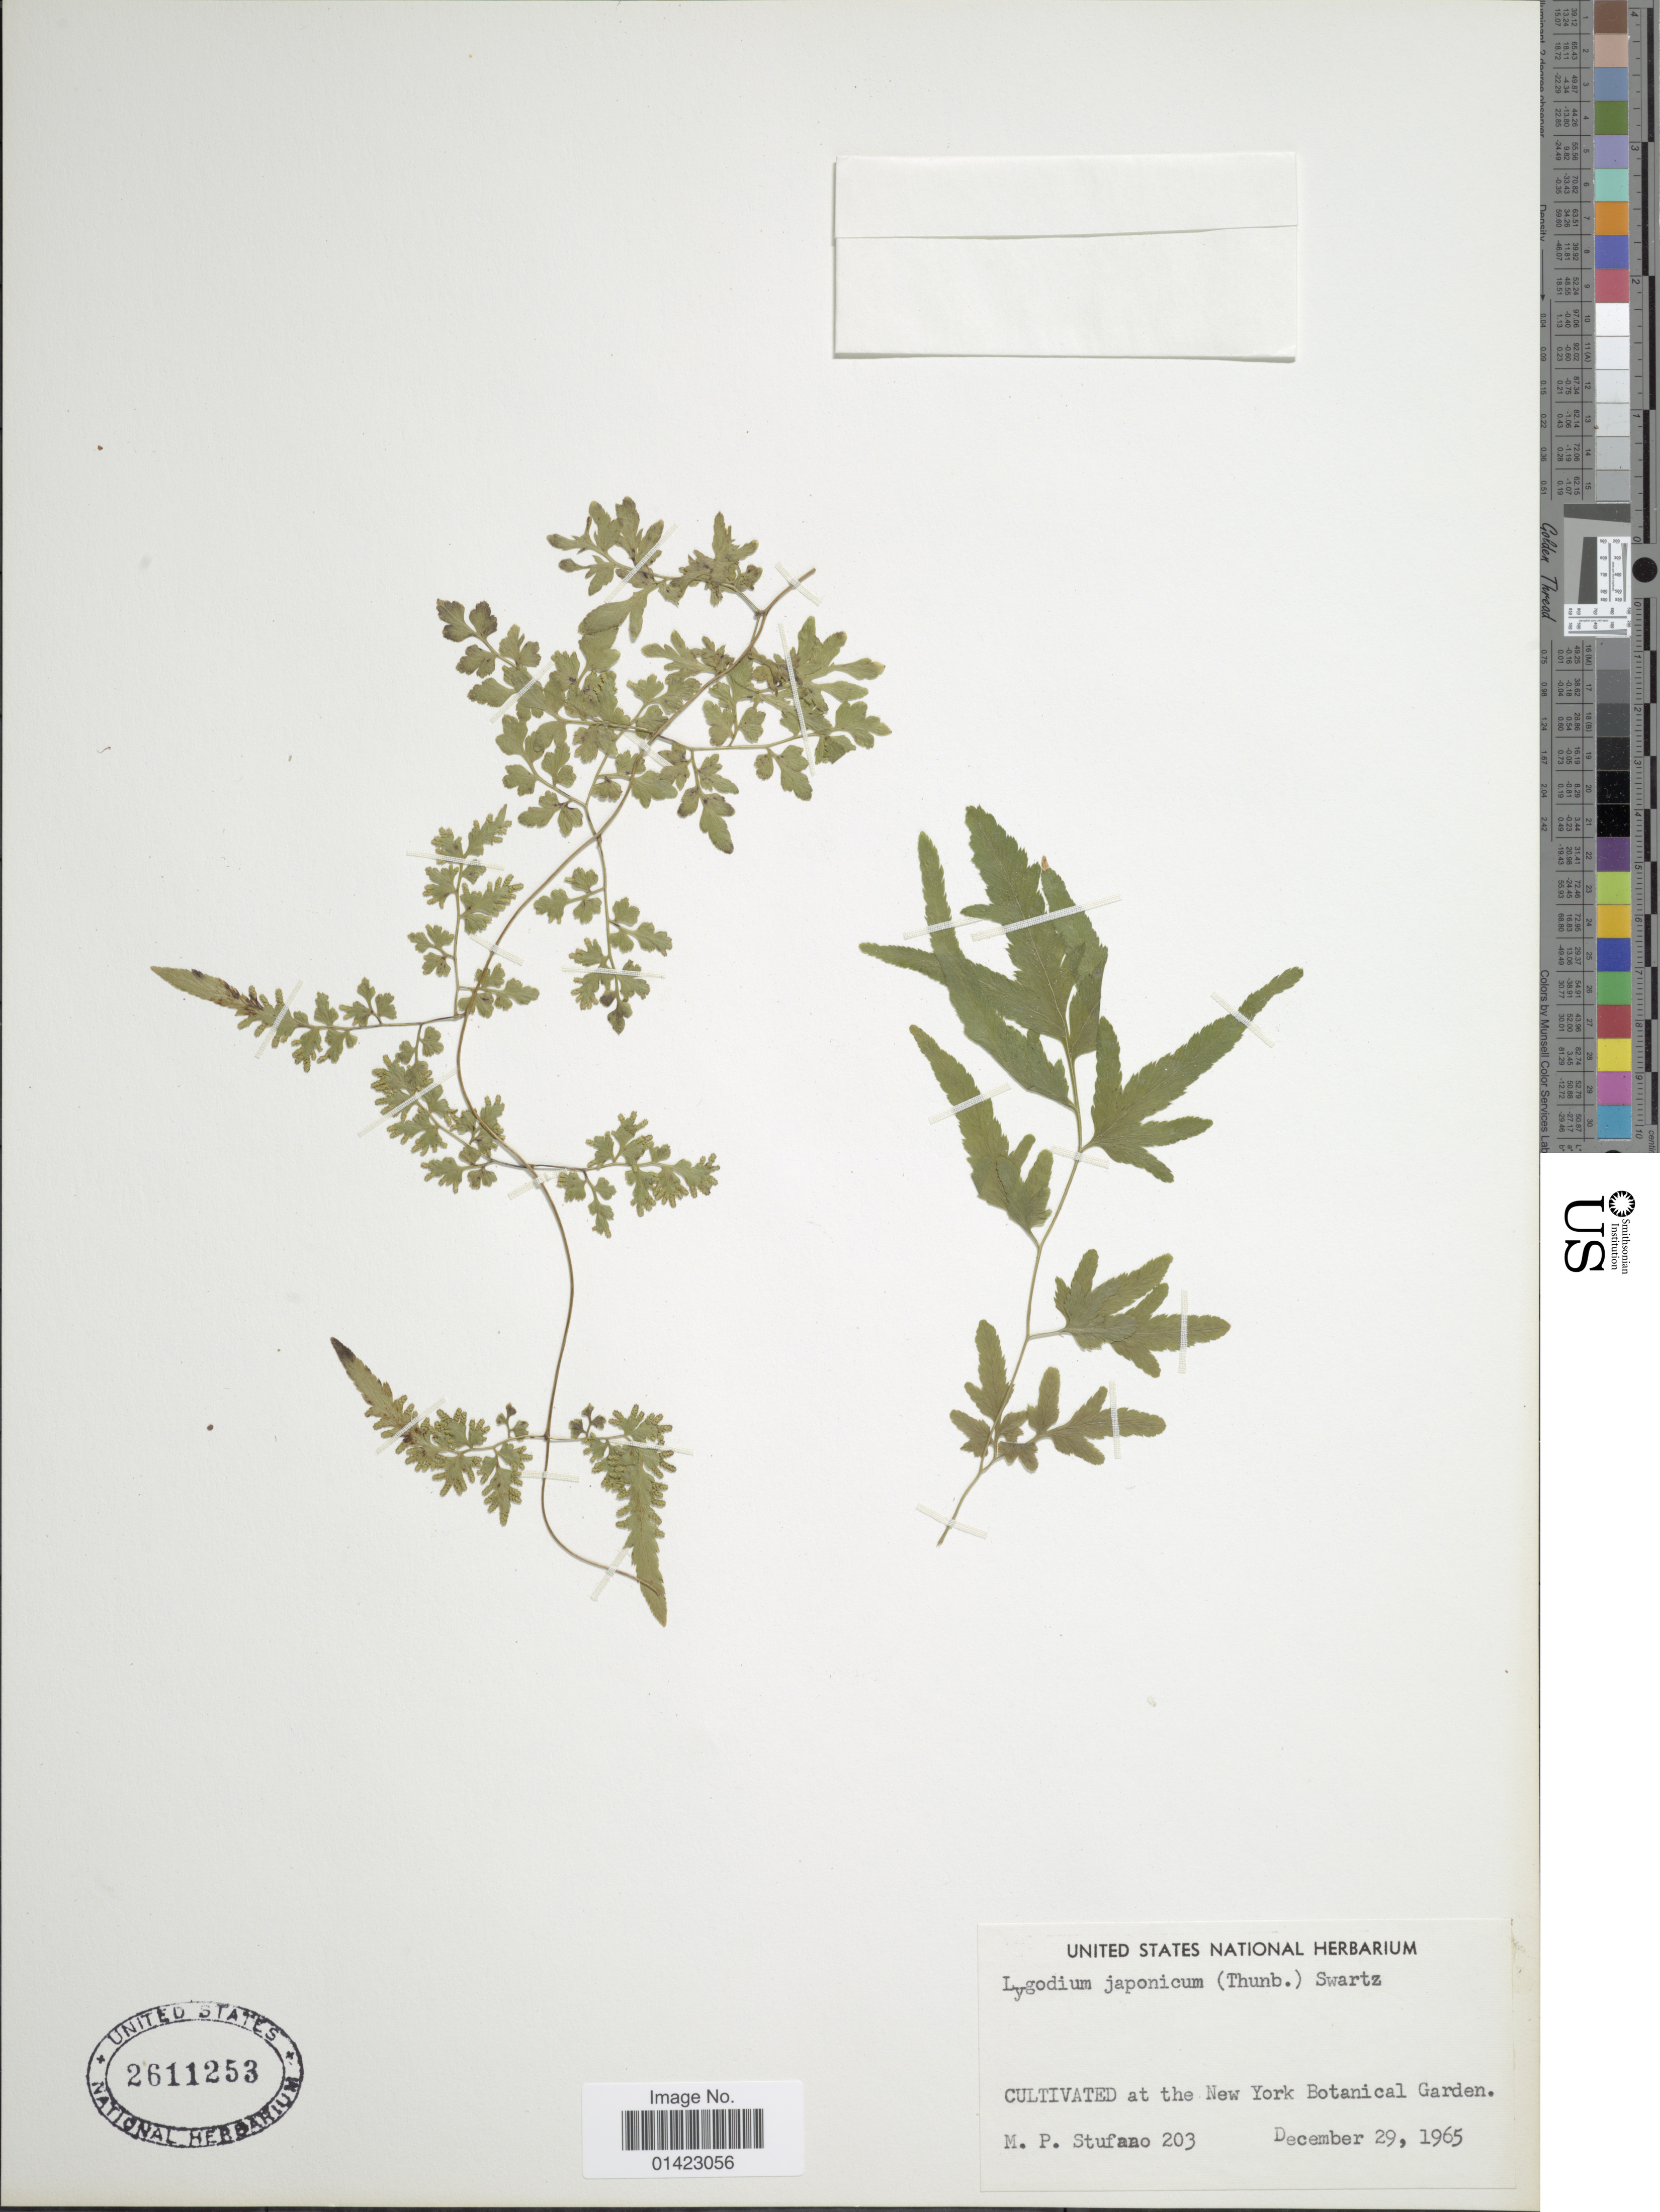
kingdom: Plantae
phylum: Tracheophyta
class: Polypodiopsida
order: Schizaeales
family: Lygodiaceae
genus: Lygodium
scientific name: Lygodium japonicum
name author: (Thunb.) Sw.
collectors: M. Stufano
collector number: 203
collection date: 1965-12-29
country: United States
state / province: New York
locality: Cultivated at the New York Botanical Garden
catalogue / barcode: US 2611253